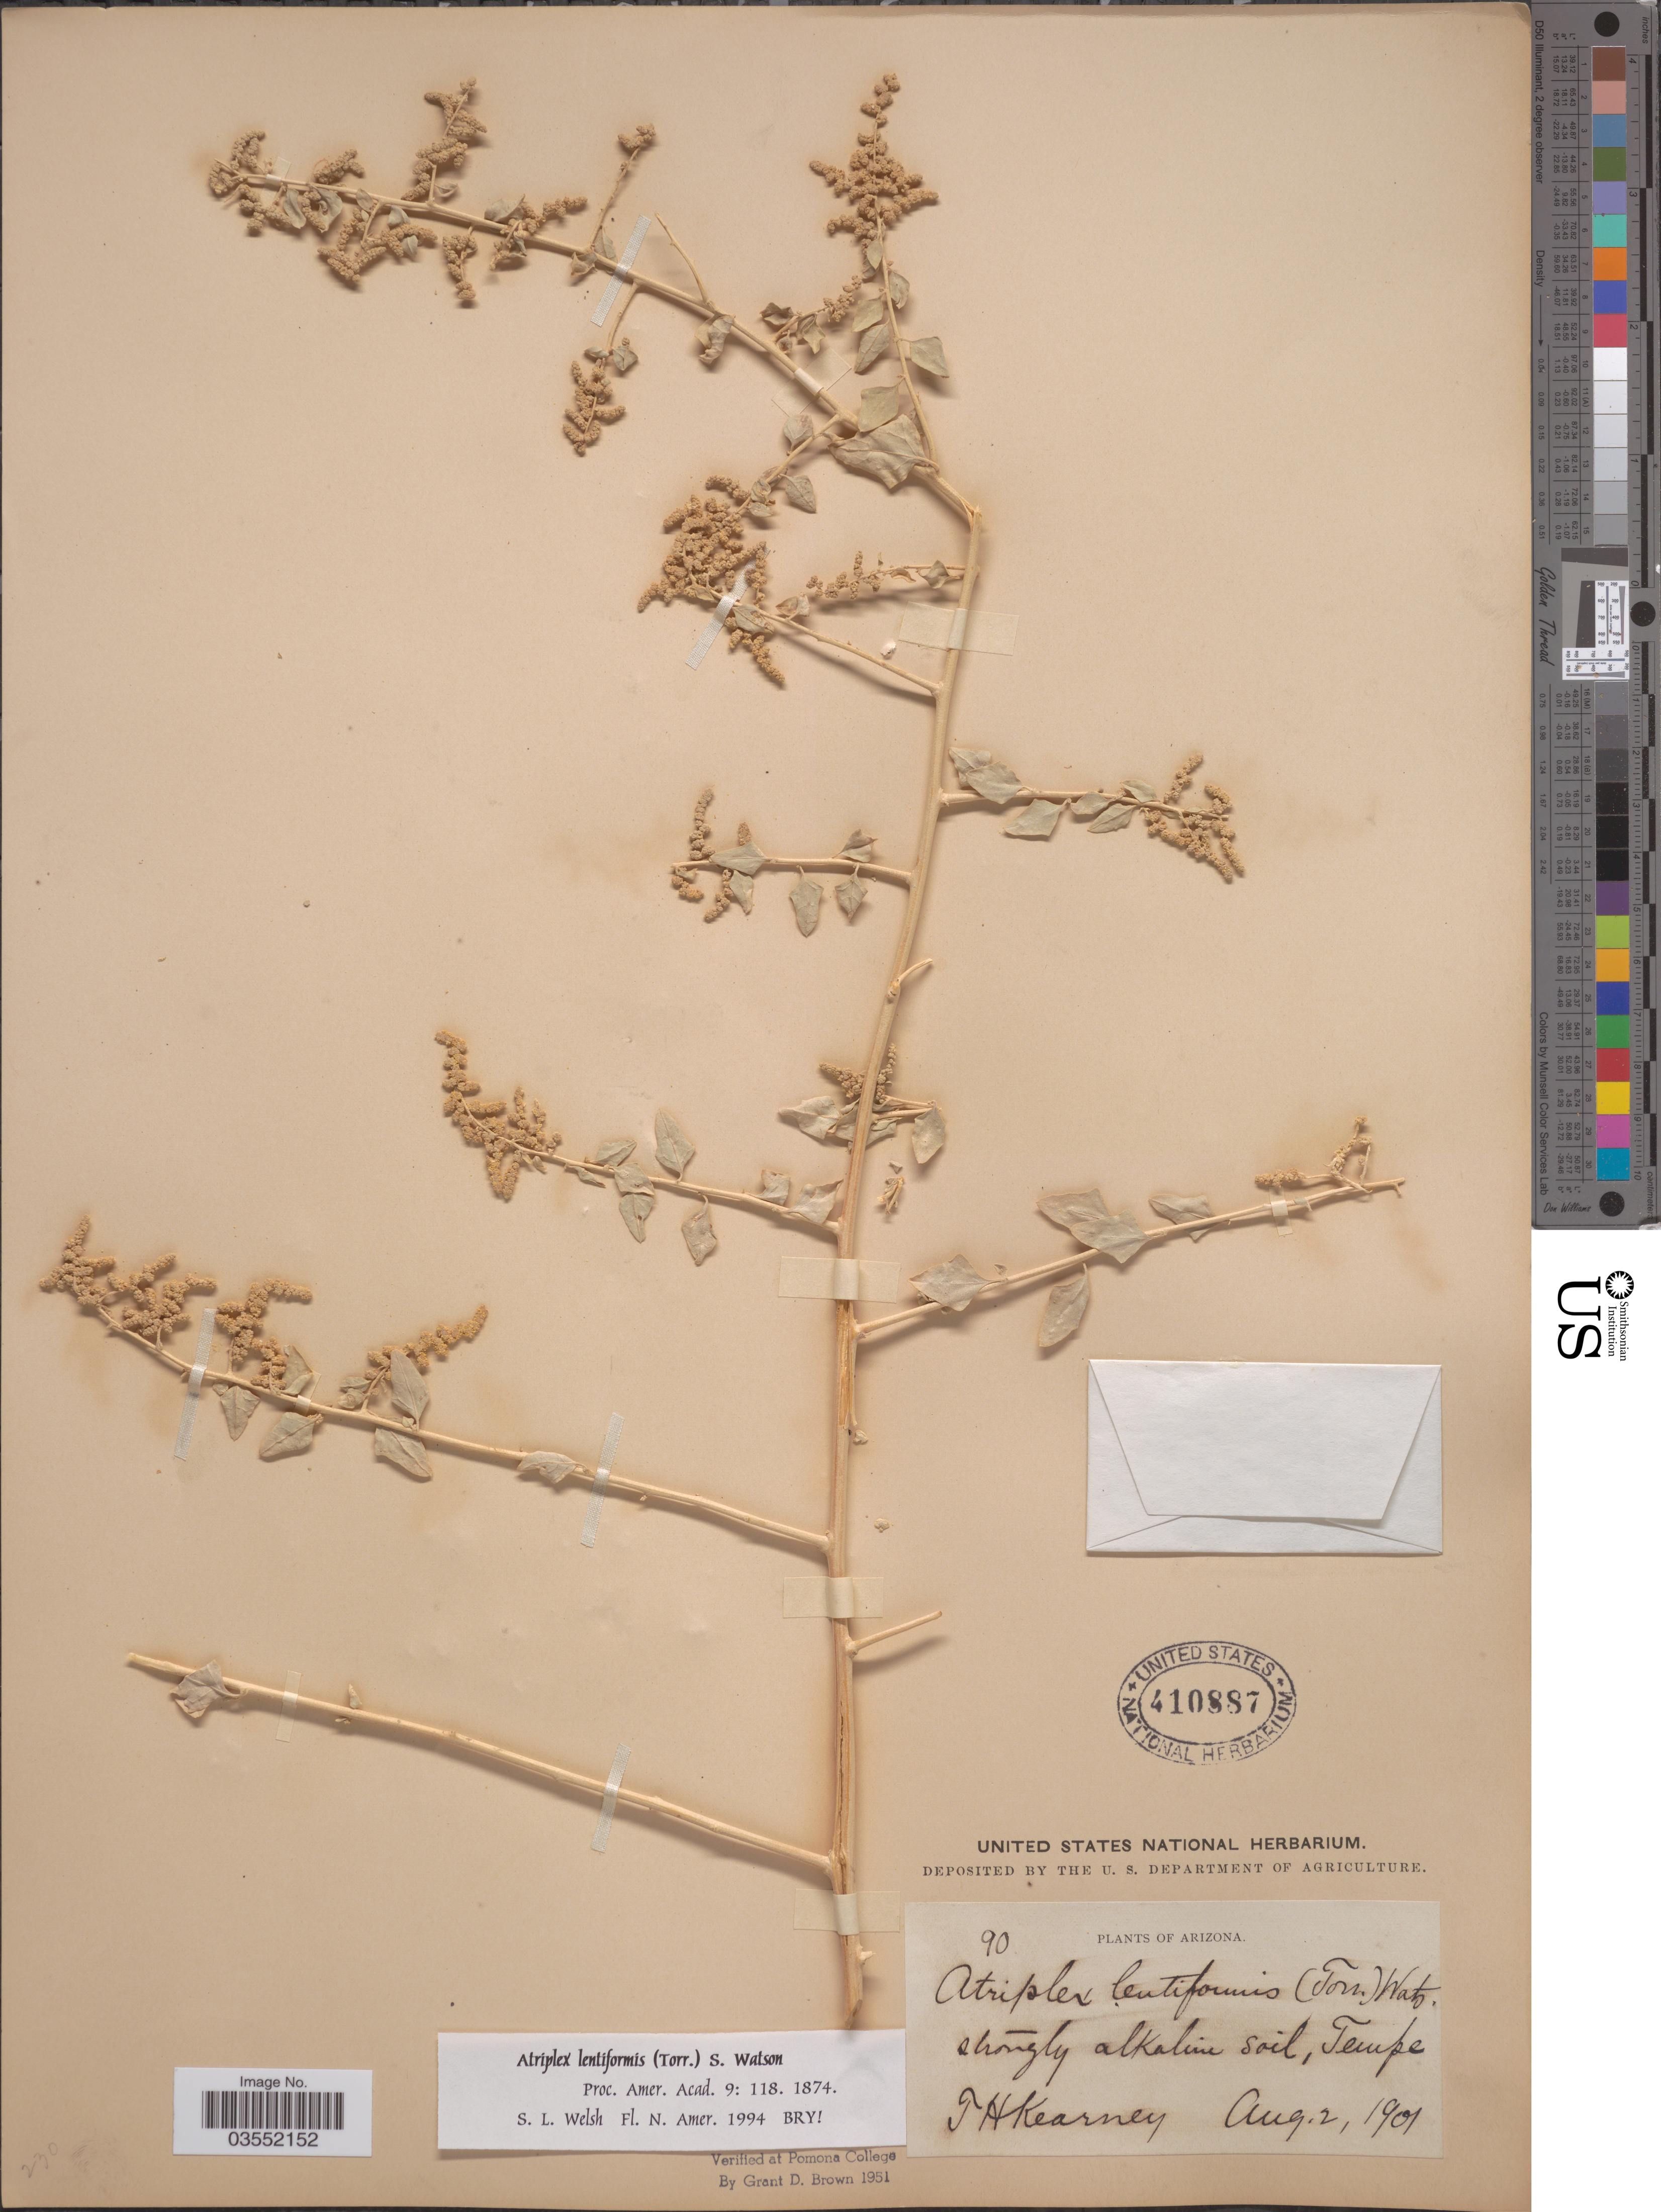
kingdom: Plantae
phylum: Tracheophyta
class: Magnoliopsida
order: Caryophyllales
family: Amaranthaceae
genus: Atriplex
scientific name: Atriplex lentiformis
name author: (Torr.) S. Watson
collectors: T. H. Kearney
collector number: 90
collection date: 1901-08-02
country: United States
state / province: Arizona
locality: Tempe.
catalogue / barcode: US 410887